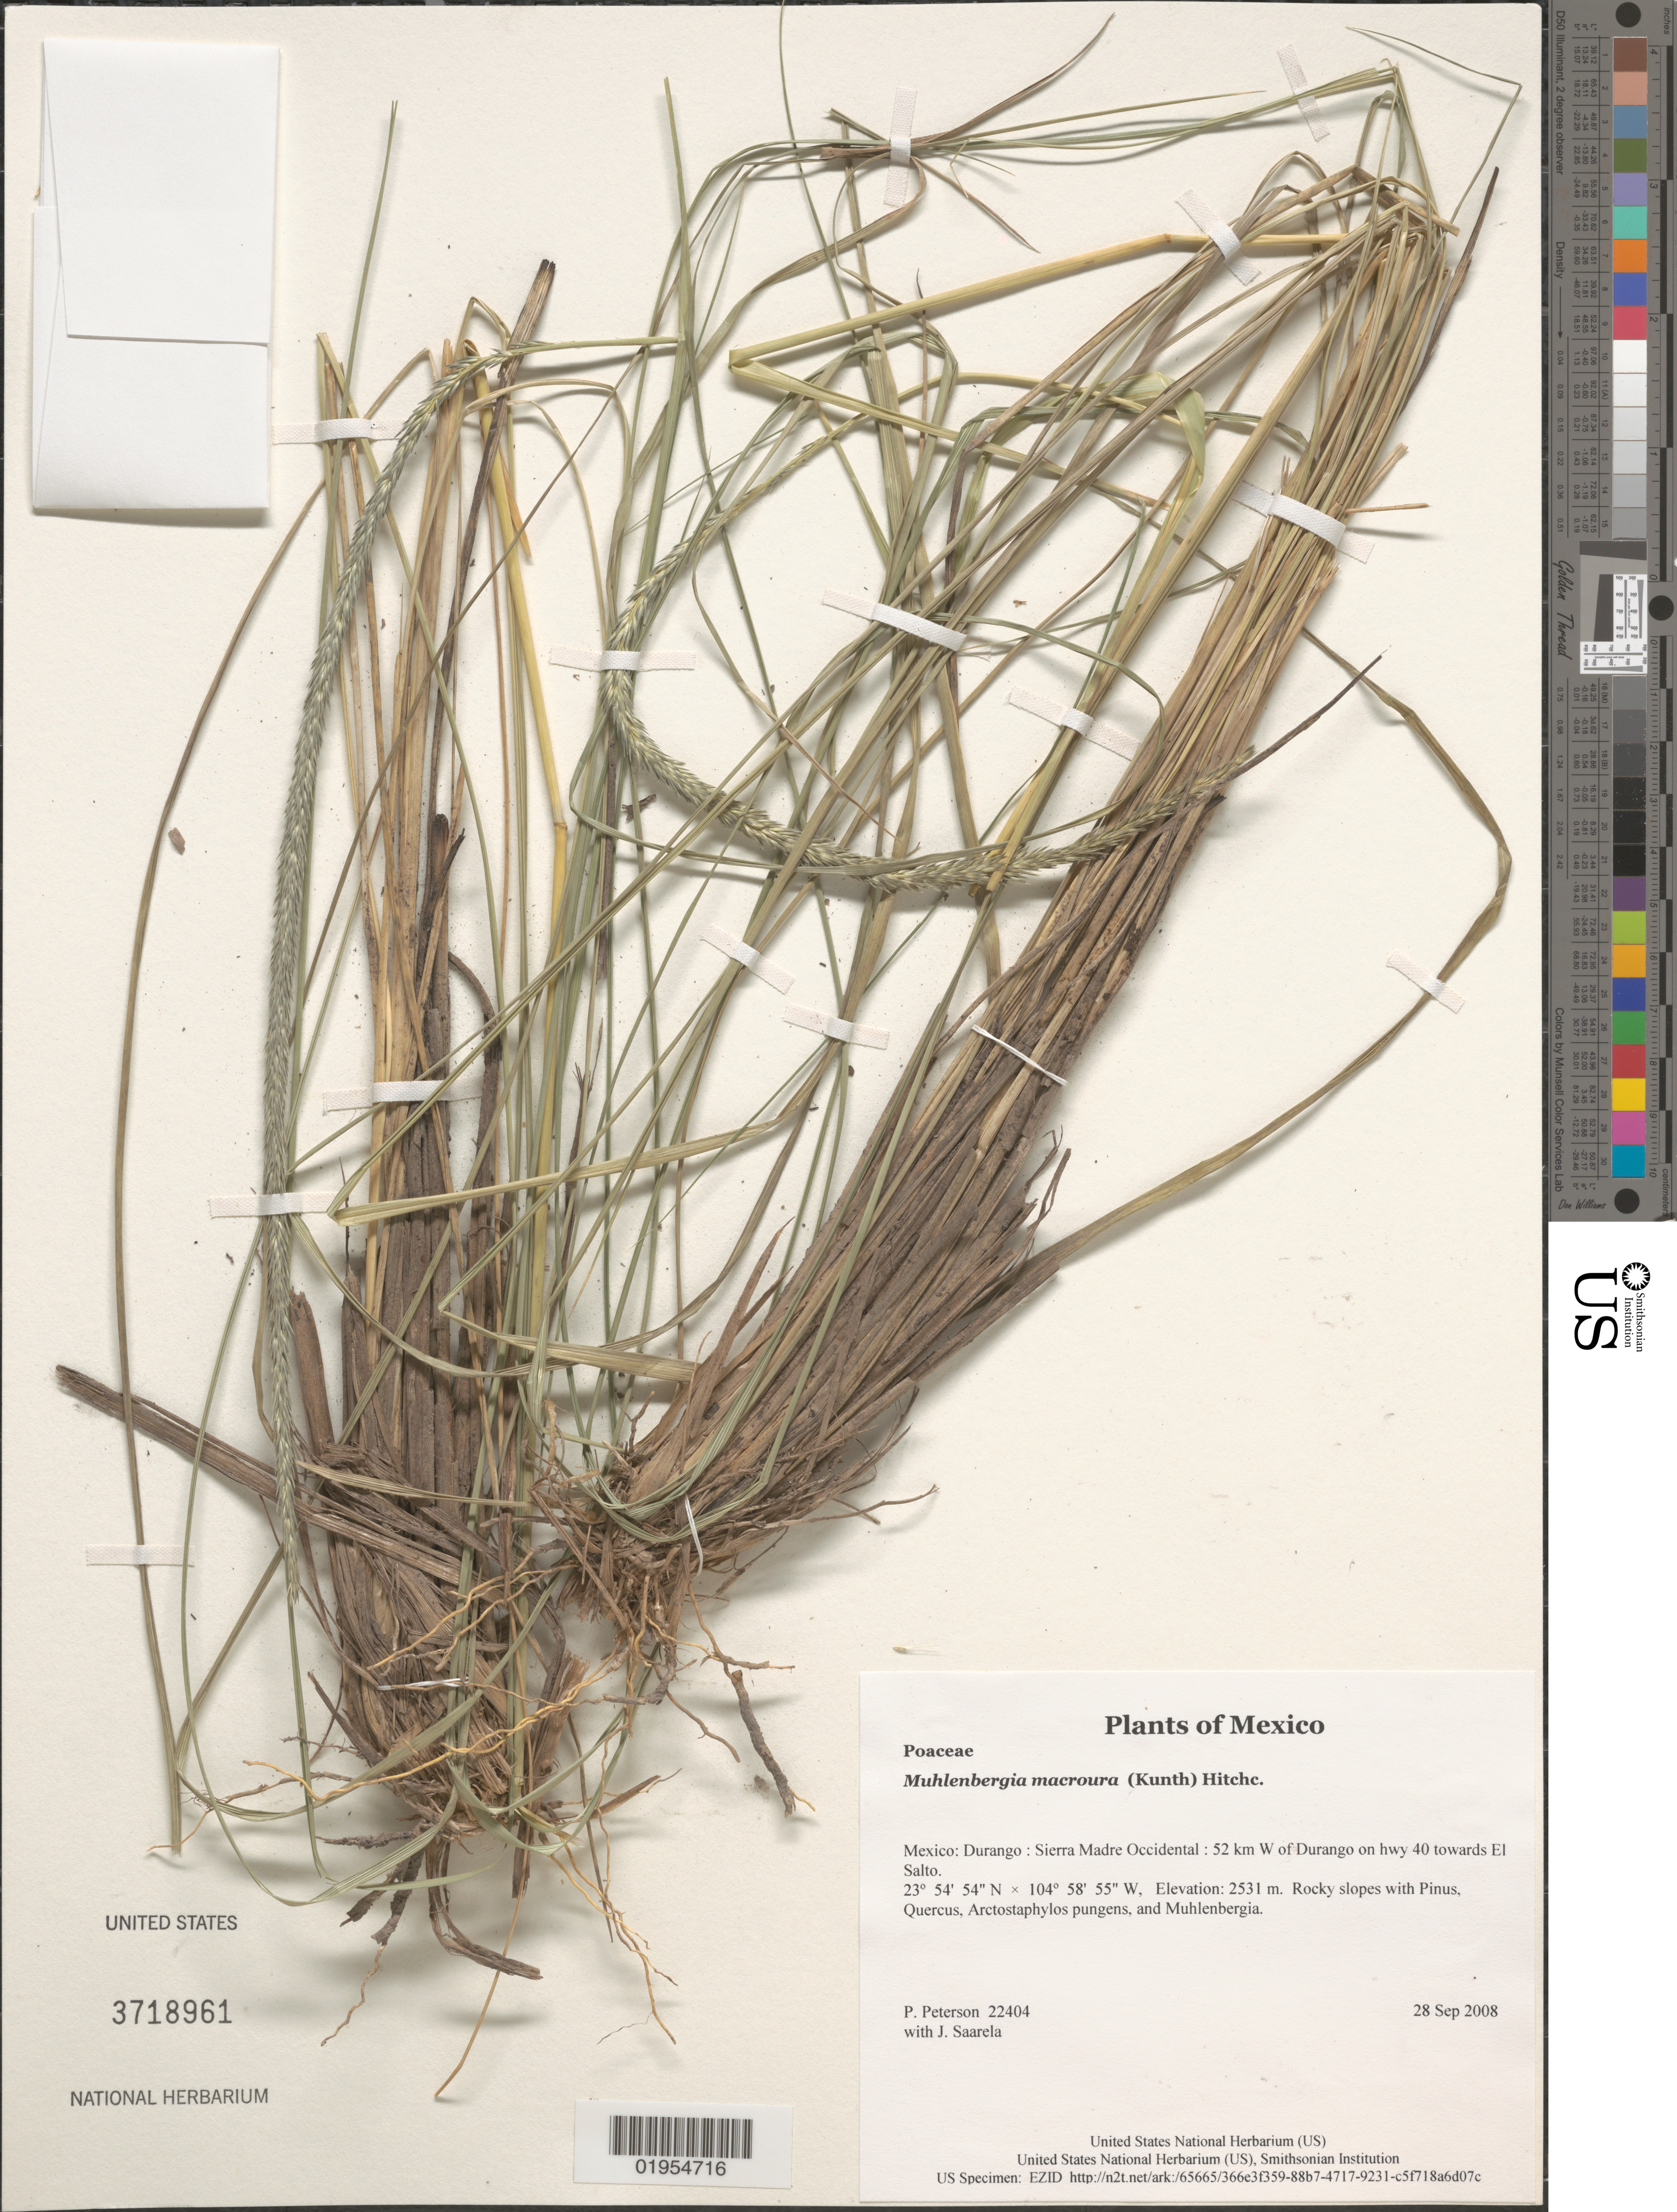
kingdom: Plantae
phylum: Tracheophyta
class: Liliopsida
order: Poales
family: Poaceae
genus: Muhlenbergia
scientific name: Muhlenbergia macroura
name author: (Kunth) Hitchc.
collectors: P. M. Peterson & J. Saarela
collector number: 22404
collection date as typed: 28 Sep 2008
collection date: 2008-09-28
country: Mexico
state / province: Durango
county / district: Sierra Madre Occidental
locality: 52 km W of Durango on hwy 40 towards El Salto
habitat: Rocky slopes with Pinus, Quercus, Arctostaphylos pungens, and Muhlenbergia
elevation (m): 2531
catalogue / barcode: US 3718961